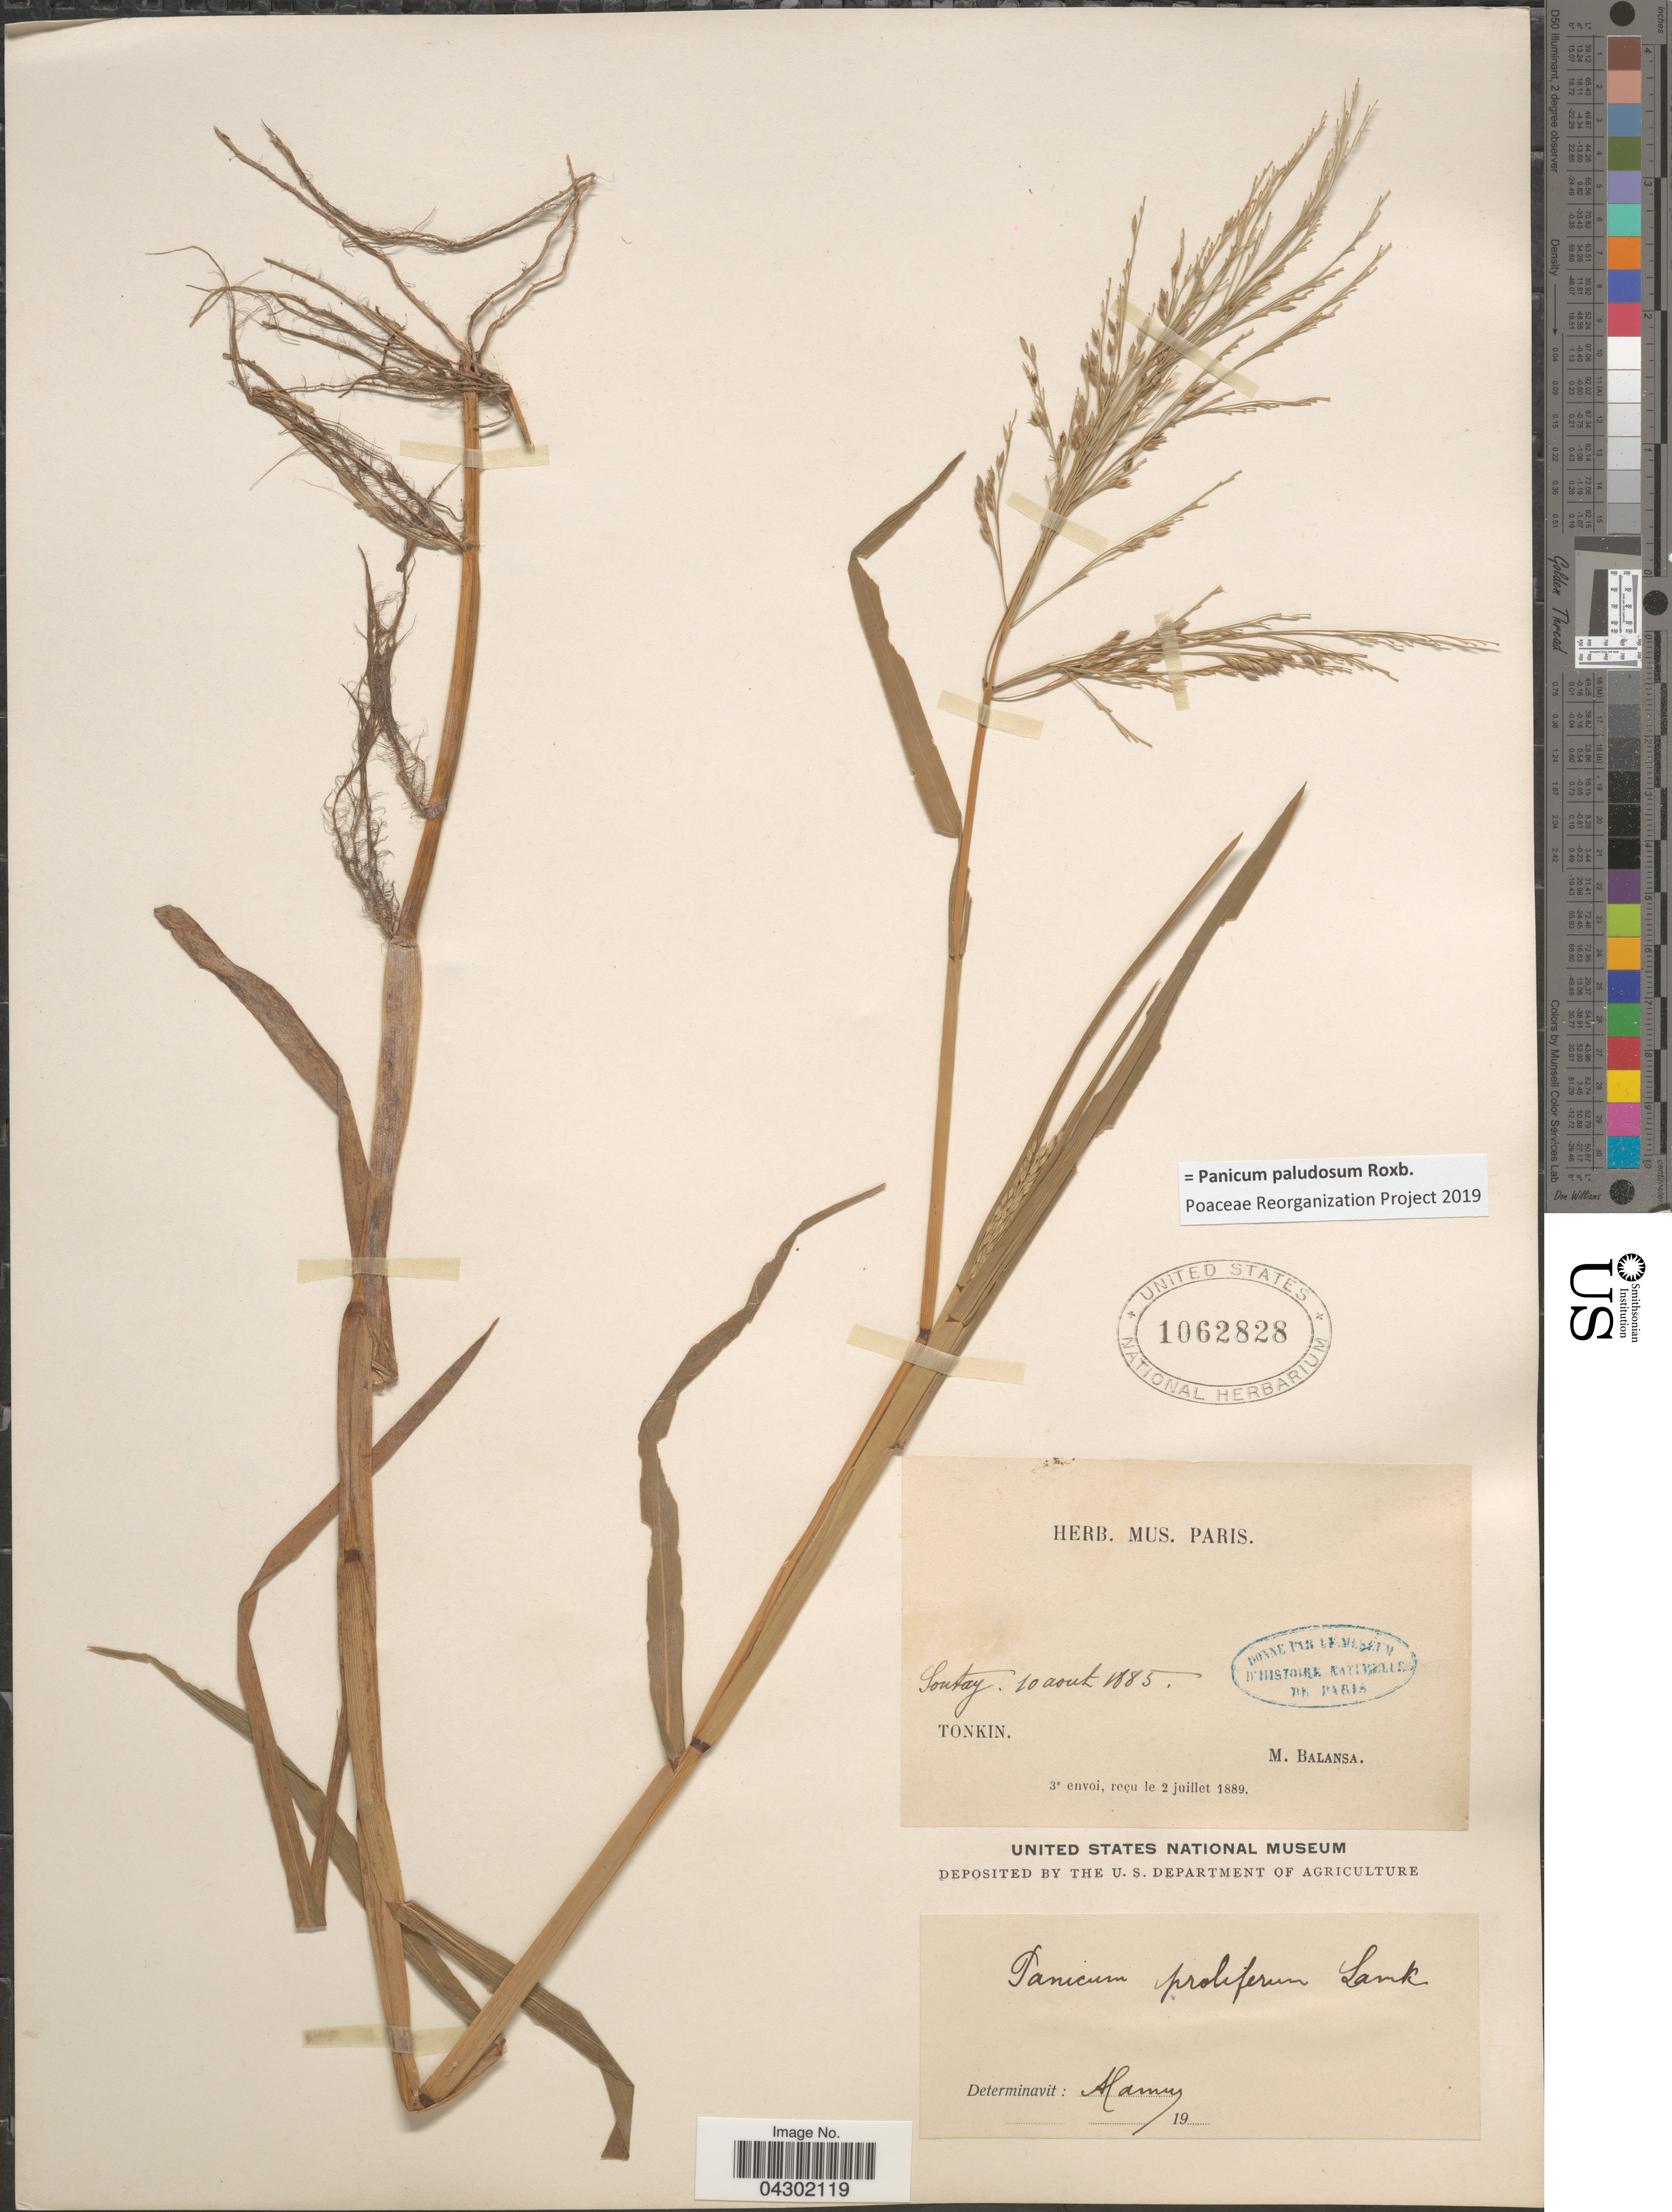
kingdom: Plantae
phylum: Tracheophyta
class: Liliopsida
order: Poales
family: Poaceae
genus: Panicum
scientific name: Panicum paludosum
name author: Roxb.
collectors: B. Balansa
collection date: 1885-08-10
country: Vietnam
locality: Sontay. Tonkin. 3e envoi [unsure placement].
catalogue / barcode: US 1062828